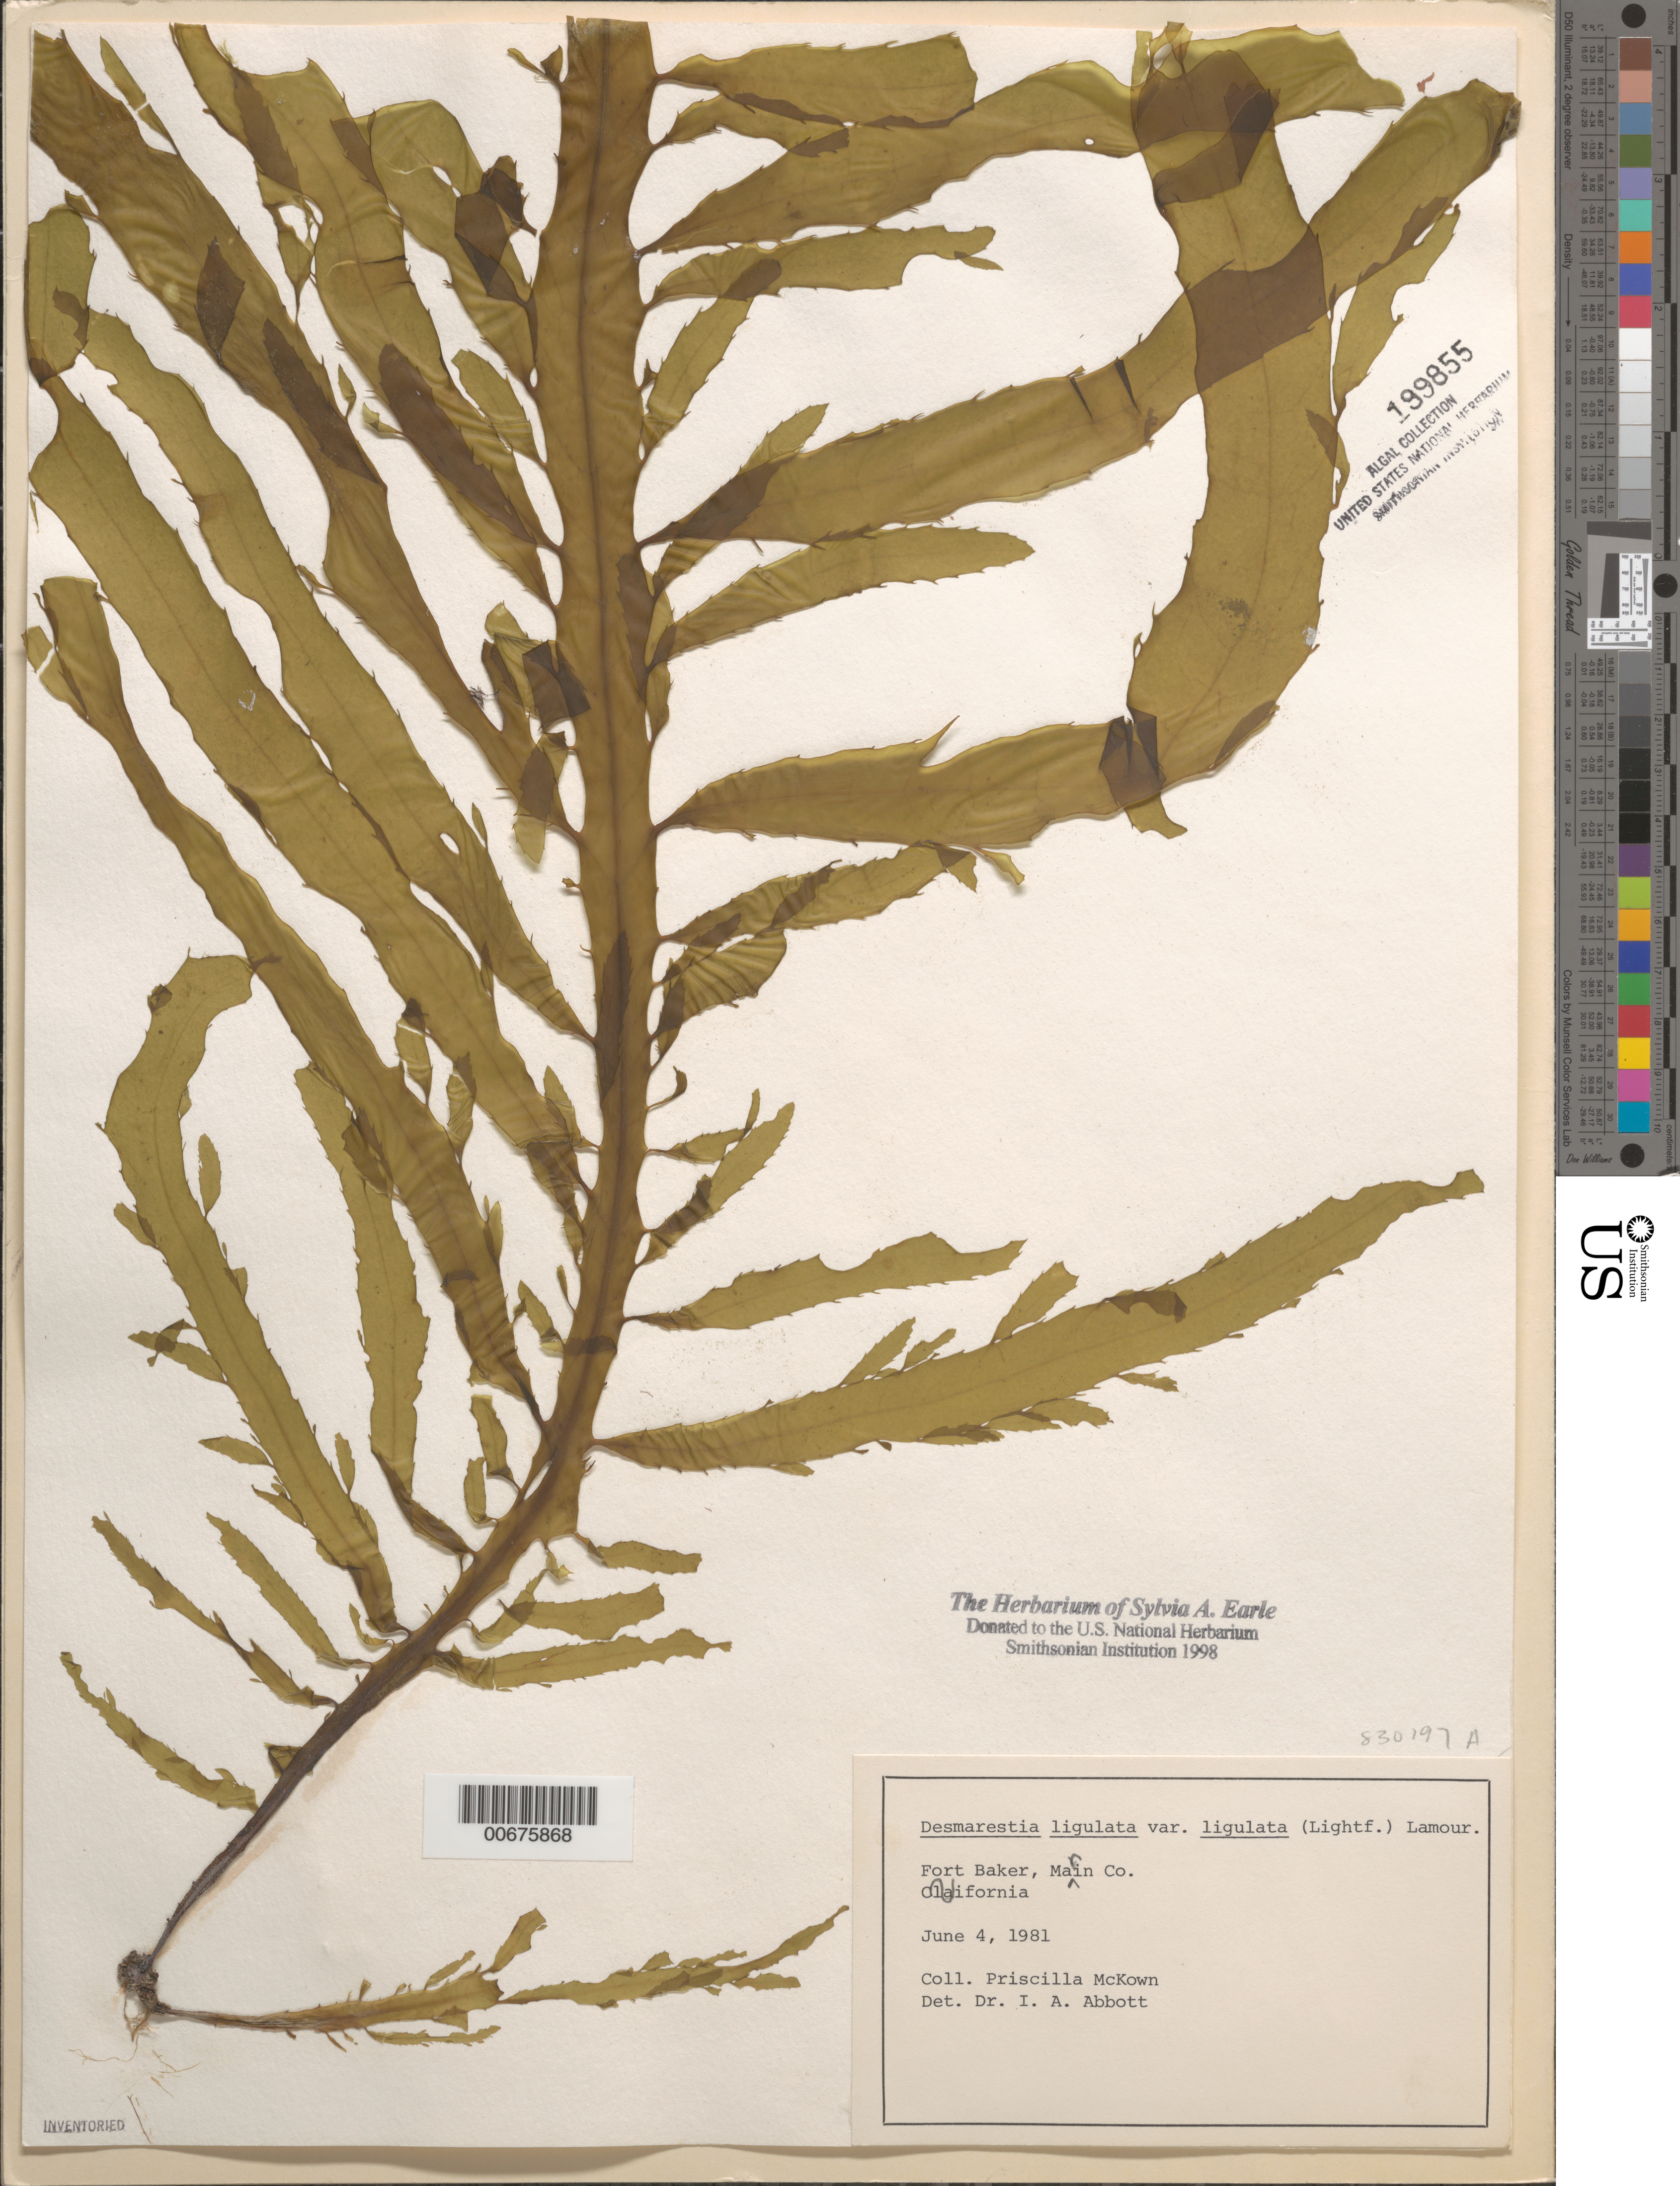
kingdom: Chromista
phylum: Ochrophyta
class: Phaeophyceae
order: Desmarestiales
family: Desmarestiaceae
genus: Desmarestia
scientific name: Desmarestia ligulata var. ligulata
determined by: Abbott, Isabella A.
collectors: P. McKown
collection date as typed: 04 Jun 1981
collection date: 1981-06-04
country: United States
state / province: California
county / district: Marin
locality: Fort Baker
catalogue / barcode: US 199855